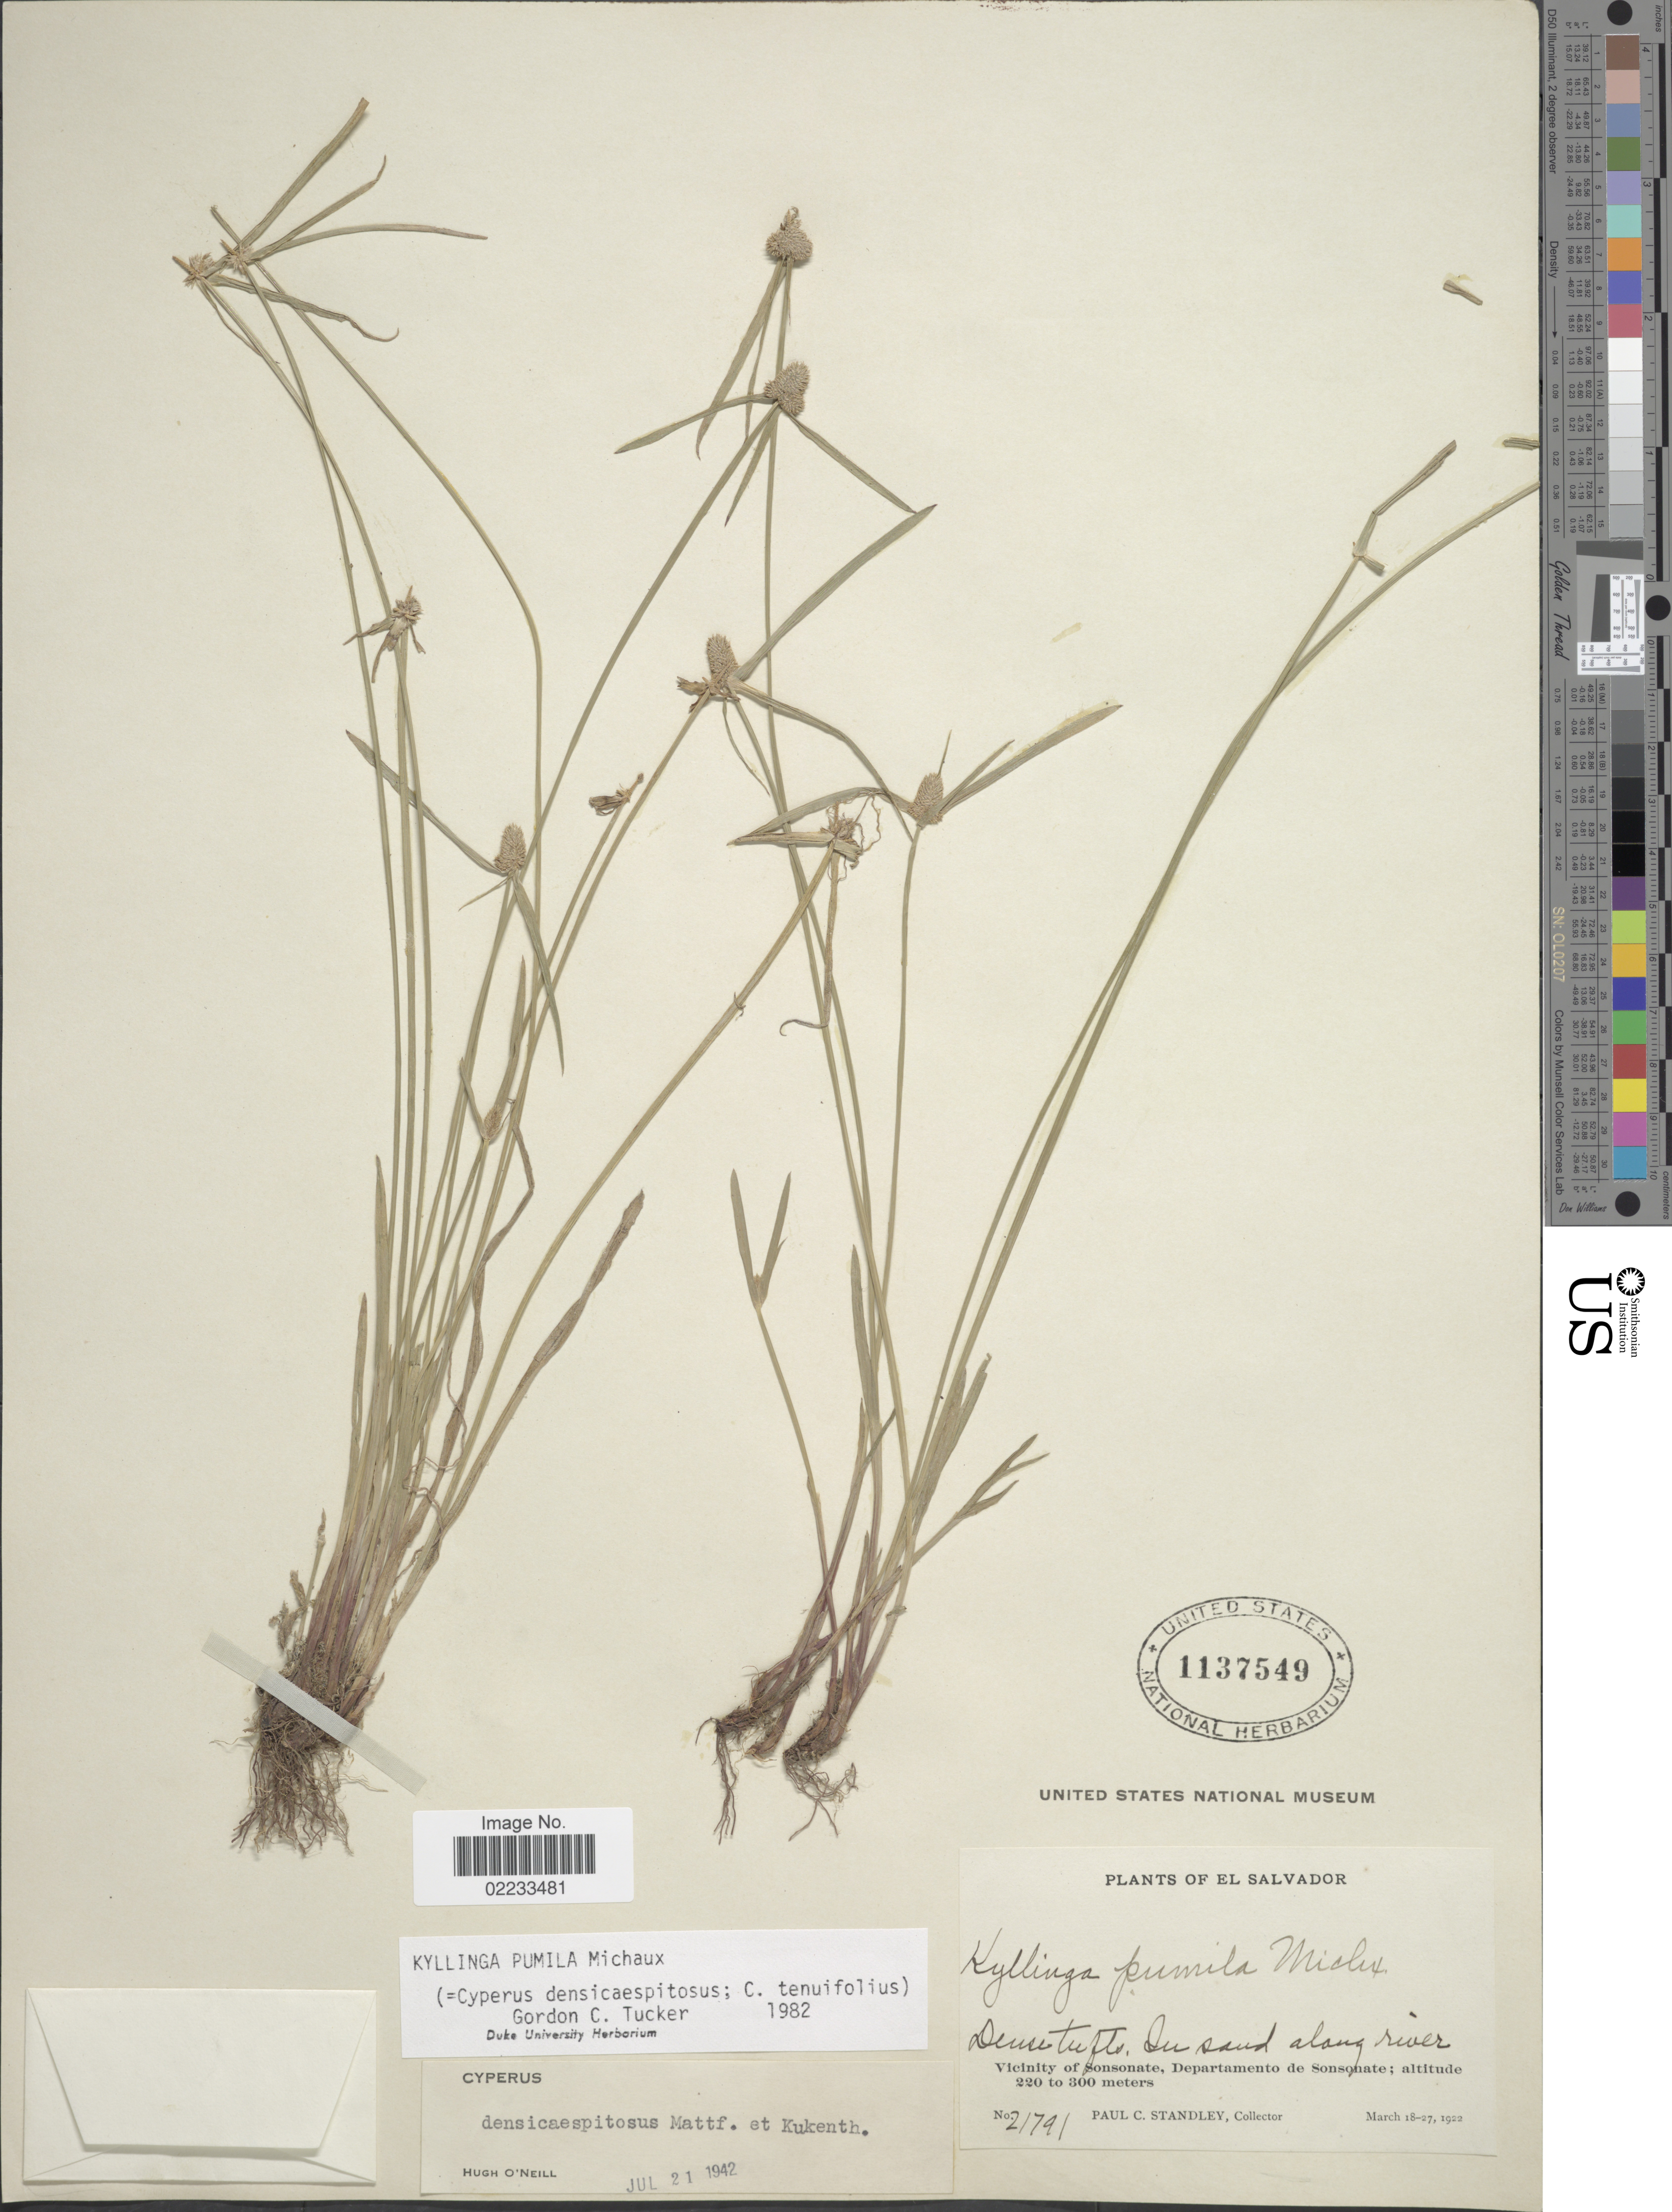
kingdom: Plantae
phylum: Tracheophyta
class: Liliopsida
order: Poales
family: Cyperaceae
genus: Cyperus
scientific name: Cyperus hortensis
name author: (Salzm. ex Steud.) Dorr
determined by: Strong, Mark T., (BOT), Smithsonian Institution - National Museum of Natural History (UNITED STATES)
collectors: P. C. Standley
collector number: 21791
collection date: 1922-03-18/1922-03-27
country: El Salvador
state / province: Sonsonate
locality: In sand along river. Vicinity of Sonsonate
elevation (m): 220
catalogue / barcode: US 1137549